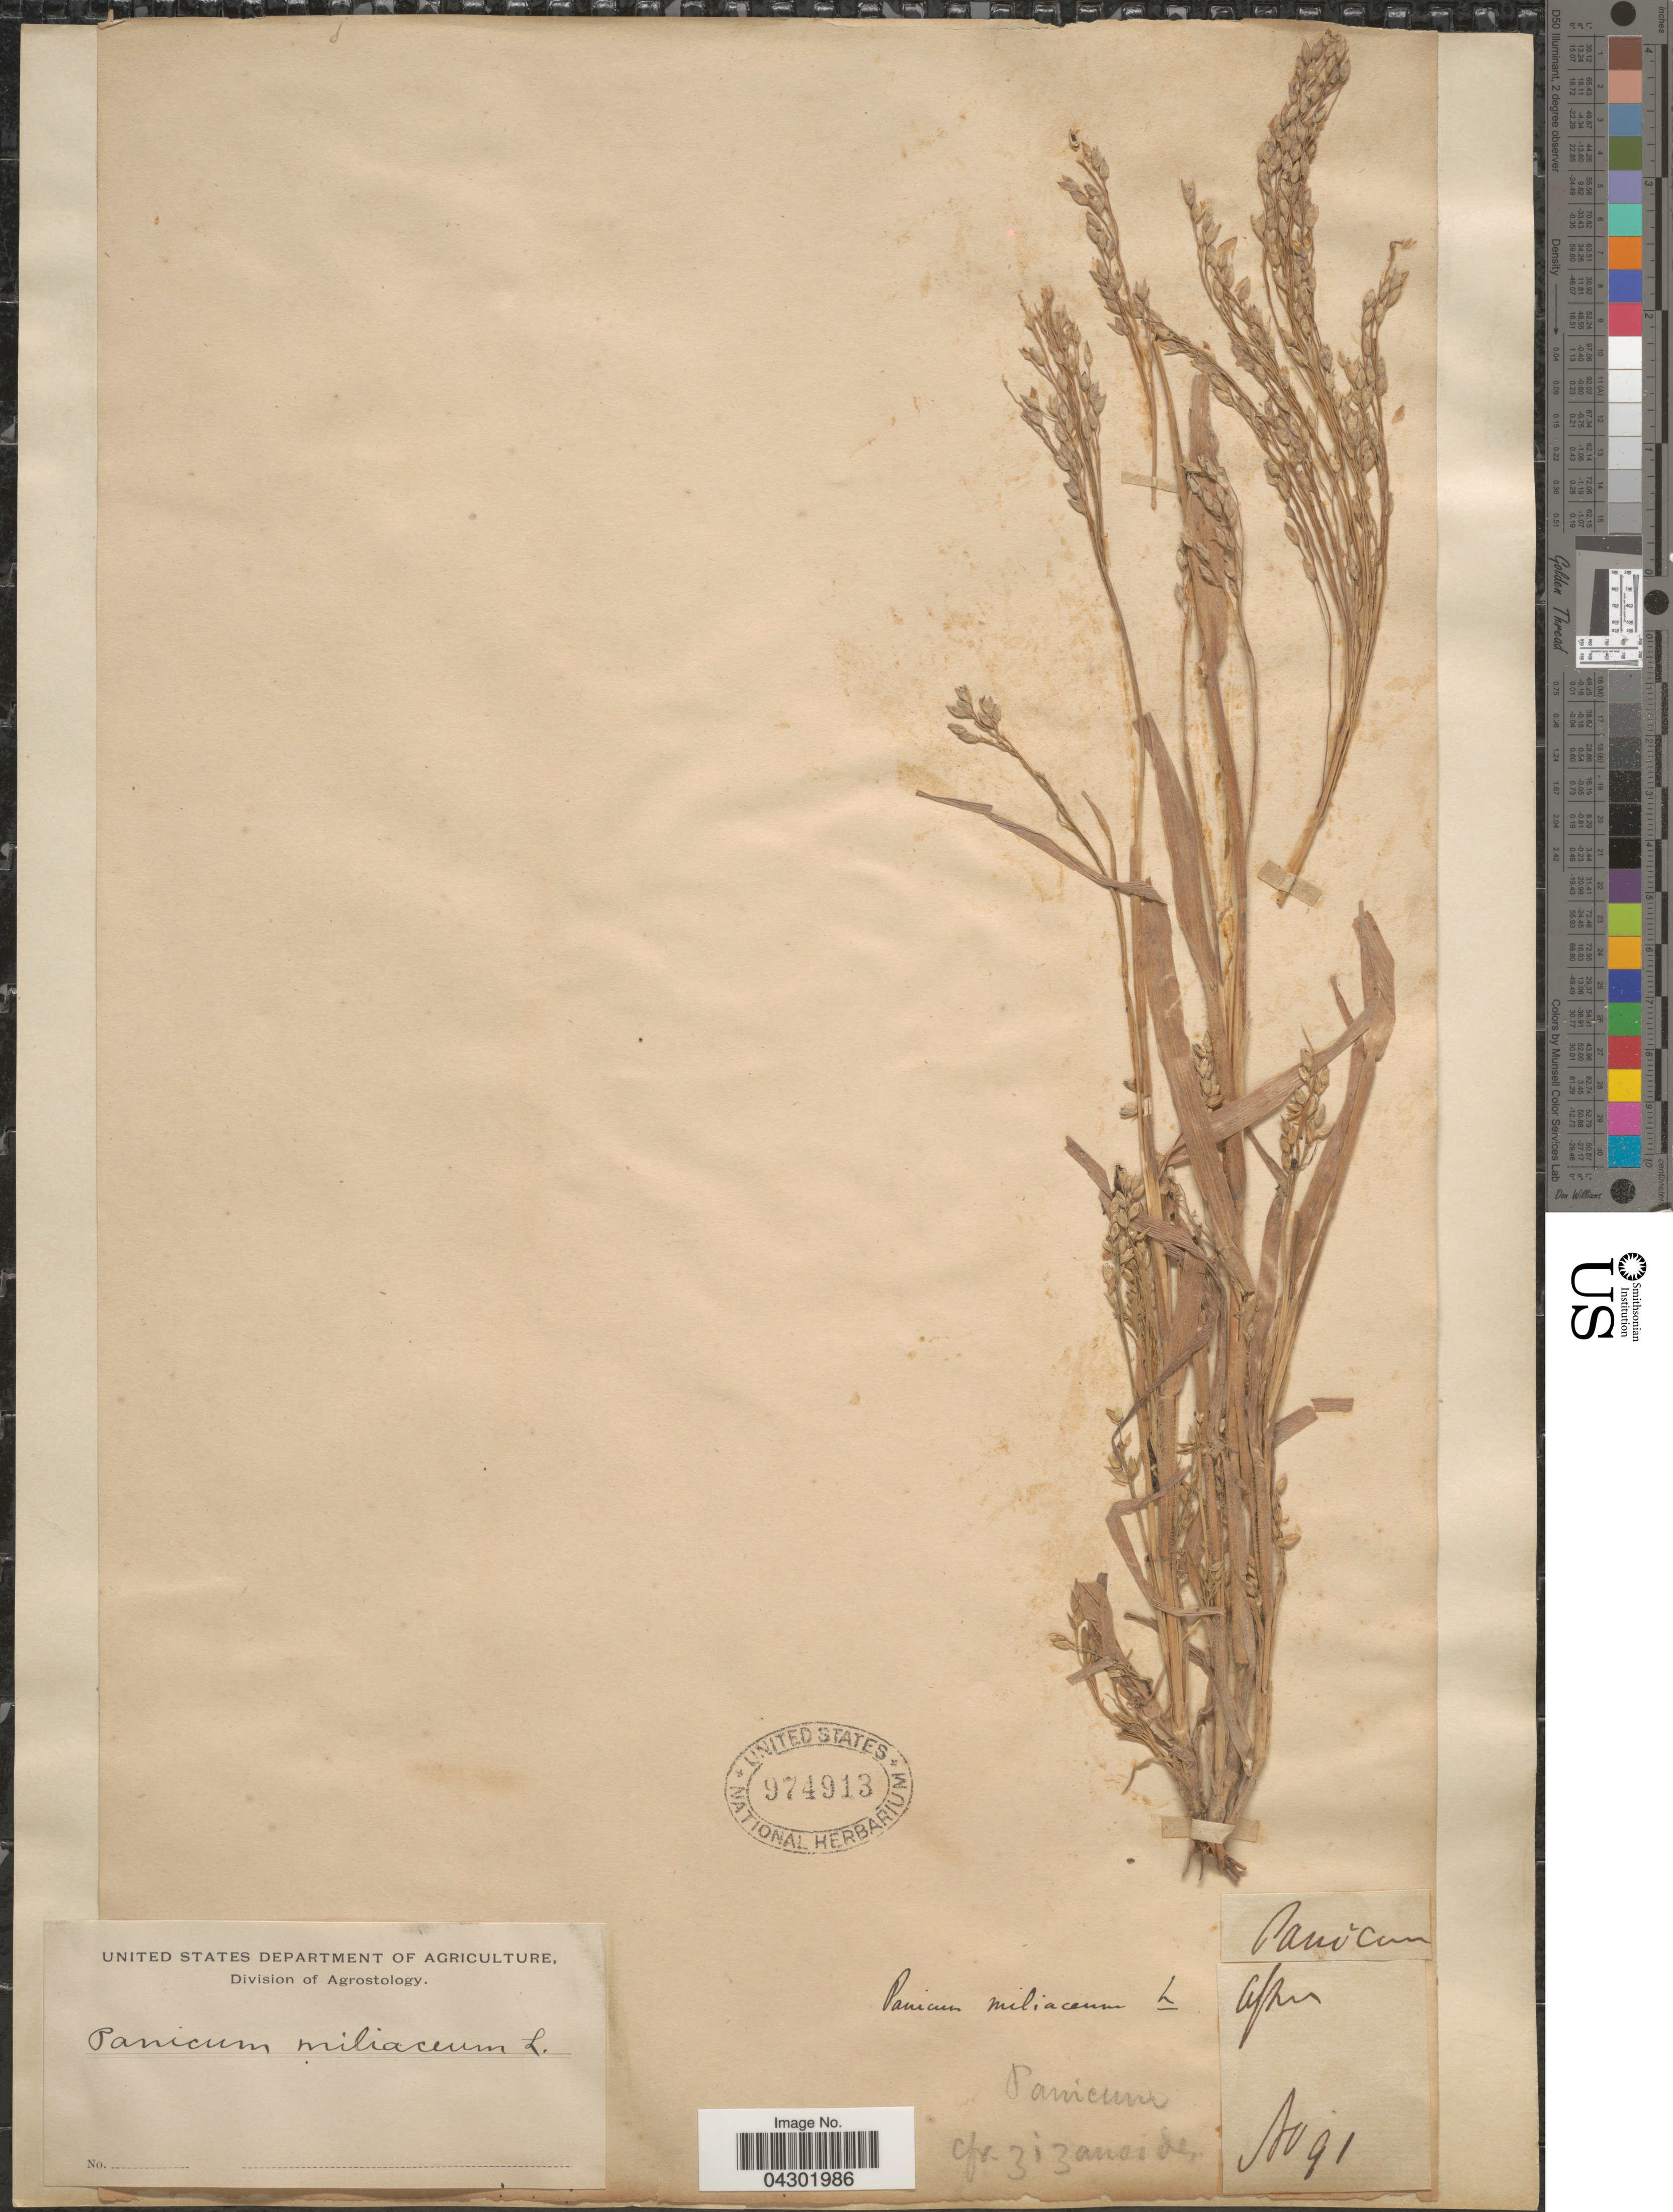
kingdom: Plantae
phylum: Tracheophyta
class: Liliopsida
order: Poales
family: Poaceae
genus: Panicum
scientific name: Panicum miliaceum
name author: L.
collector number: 91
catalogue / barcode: US 974913